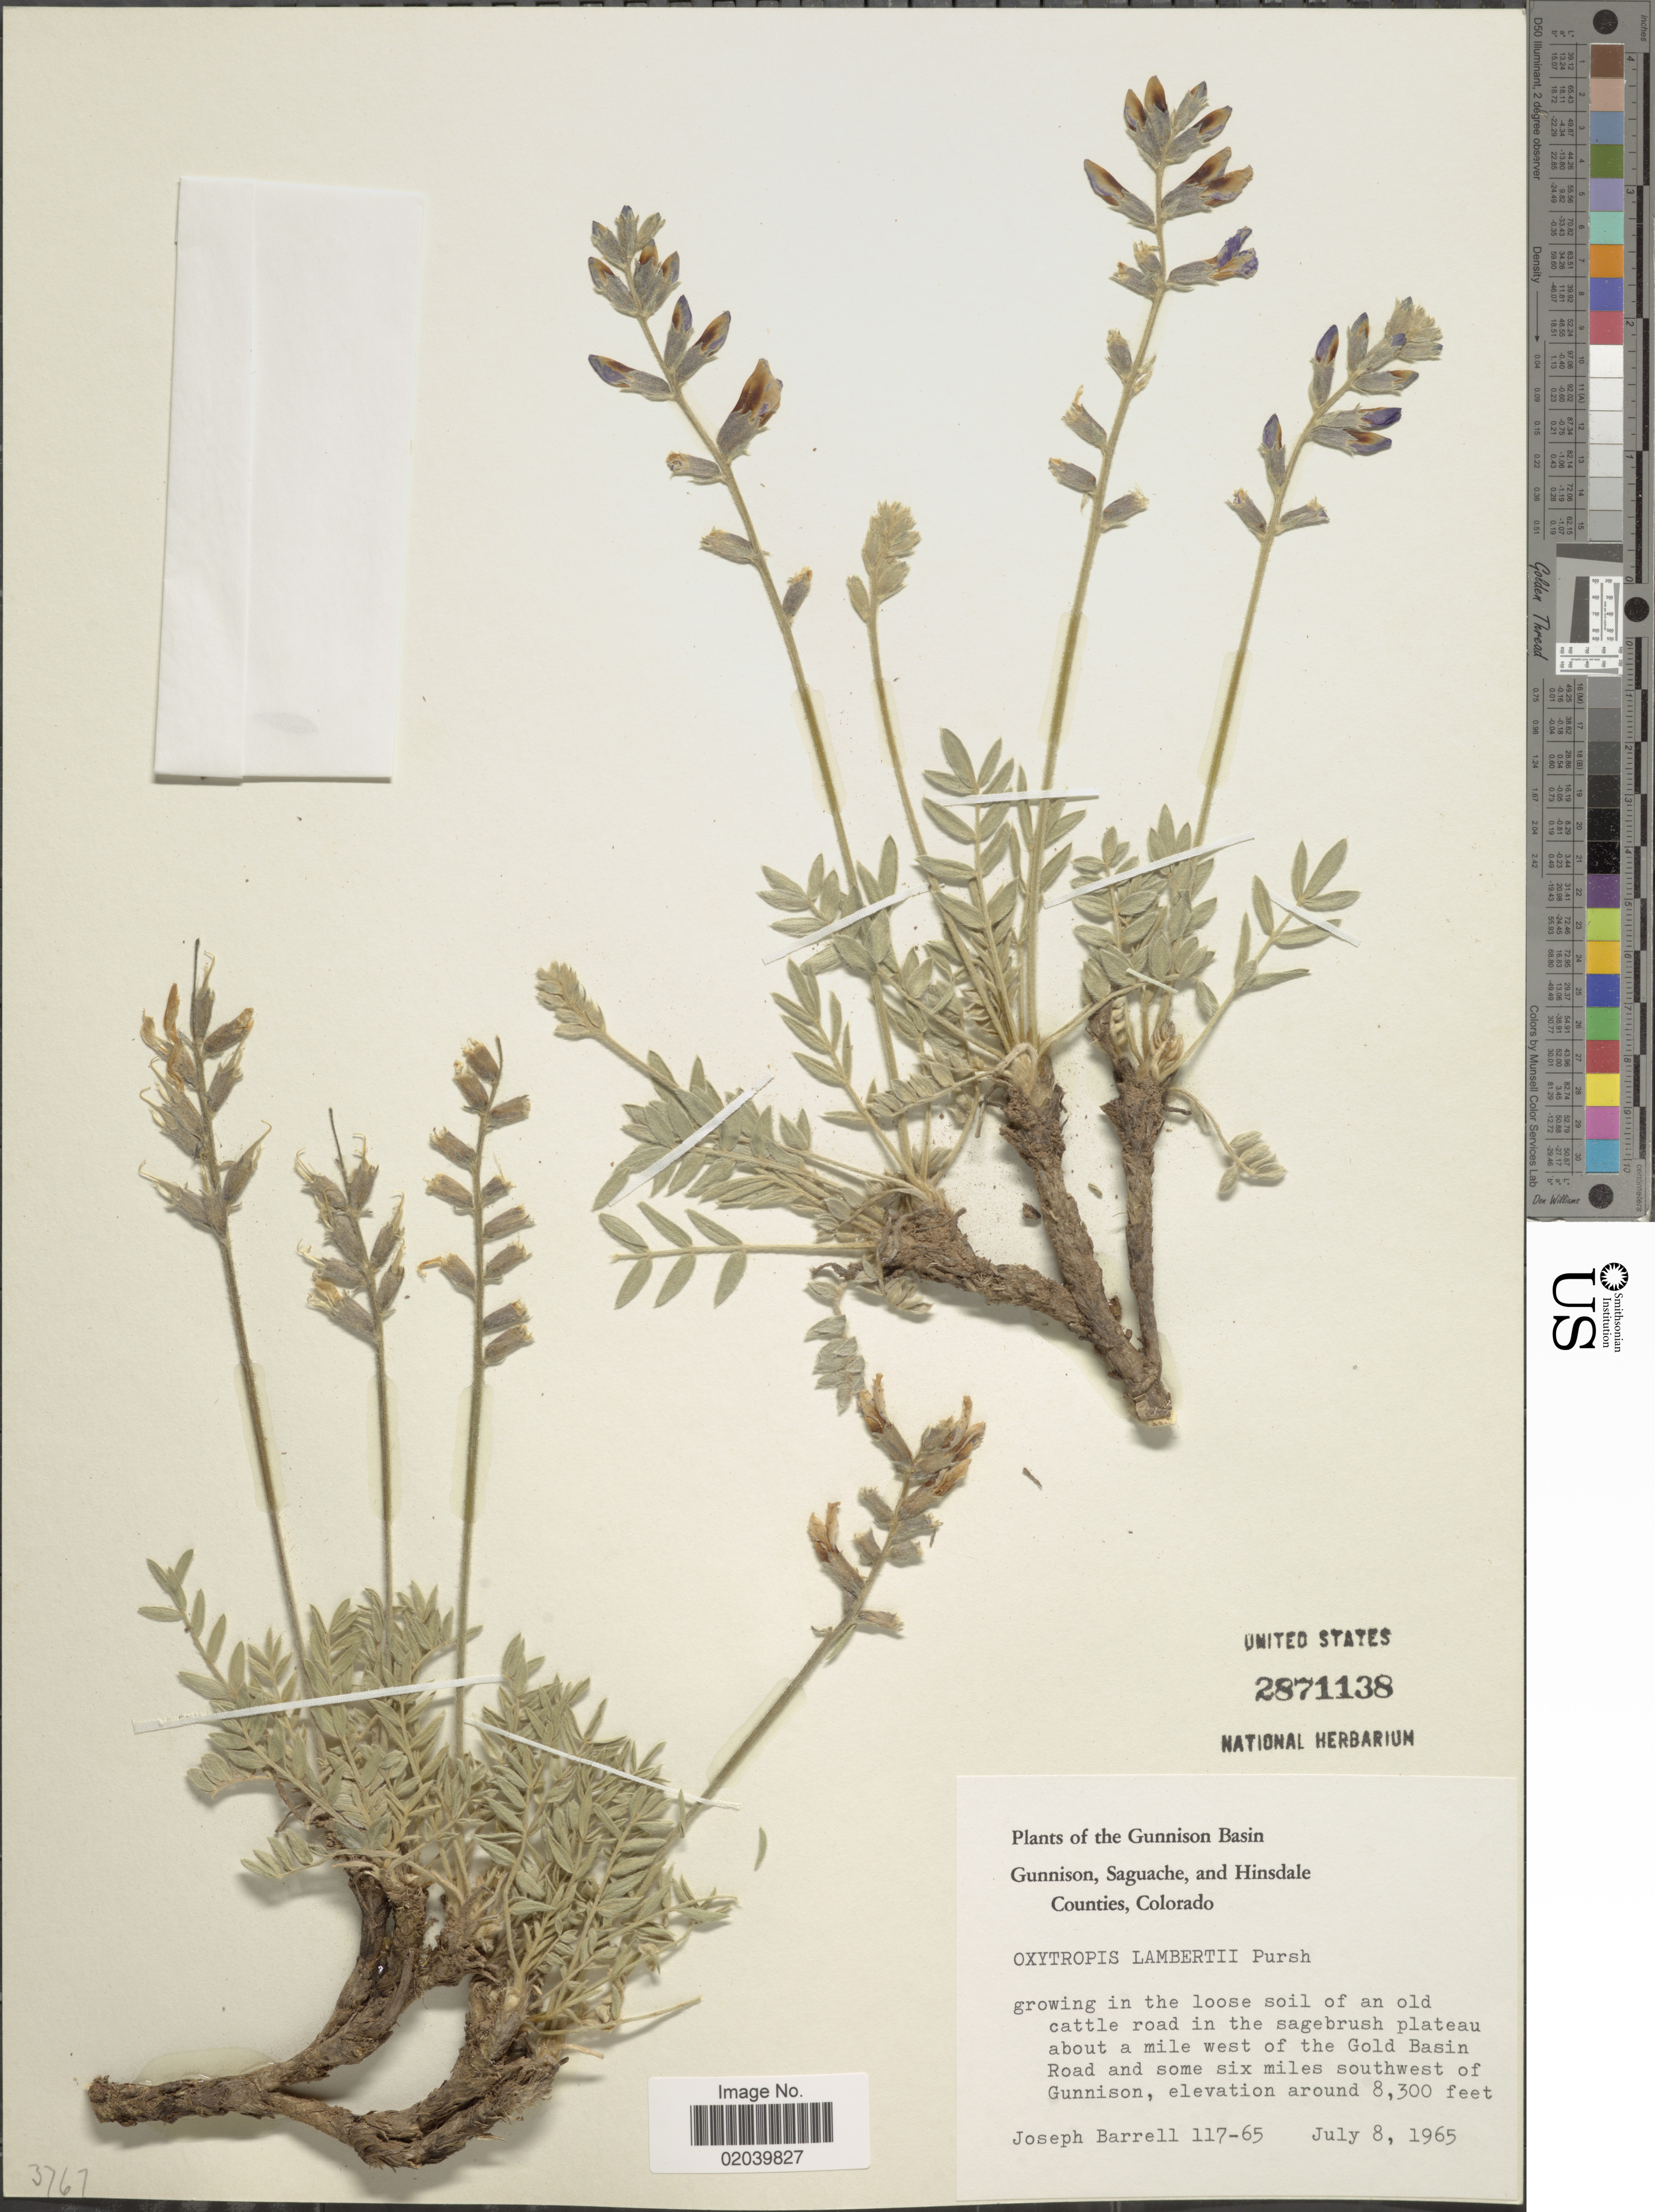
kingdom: Plantae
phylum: Tracheophyta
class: Magnoliopsida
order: Fabales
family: Fabaceae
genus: Oxytropis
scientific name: Oxytropis lambertii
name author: Pursh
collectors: J. Barrell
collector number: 117-65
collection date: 1965-07-08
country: United States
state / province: Colorado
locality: Gunnison Basin. Gunnison, Saguache, and Hinsdale Counties, Colorado. Growing in the loose soil of an old cattle road in the sagebrush plateau about a mile west of the Gold Basin Road and some six miles southwest of Gunnison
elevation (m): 2530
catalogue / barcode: US 2871138